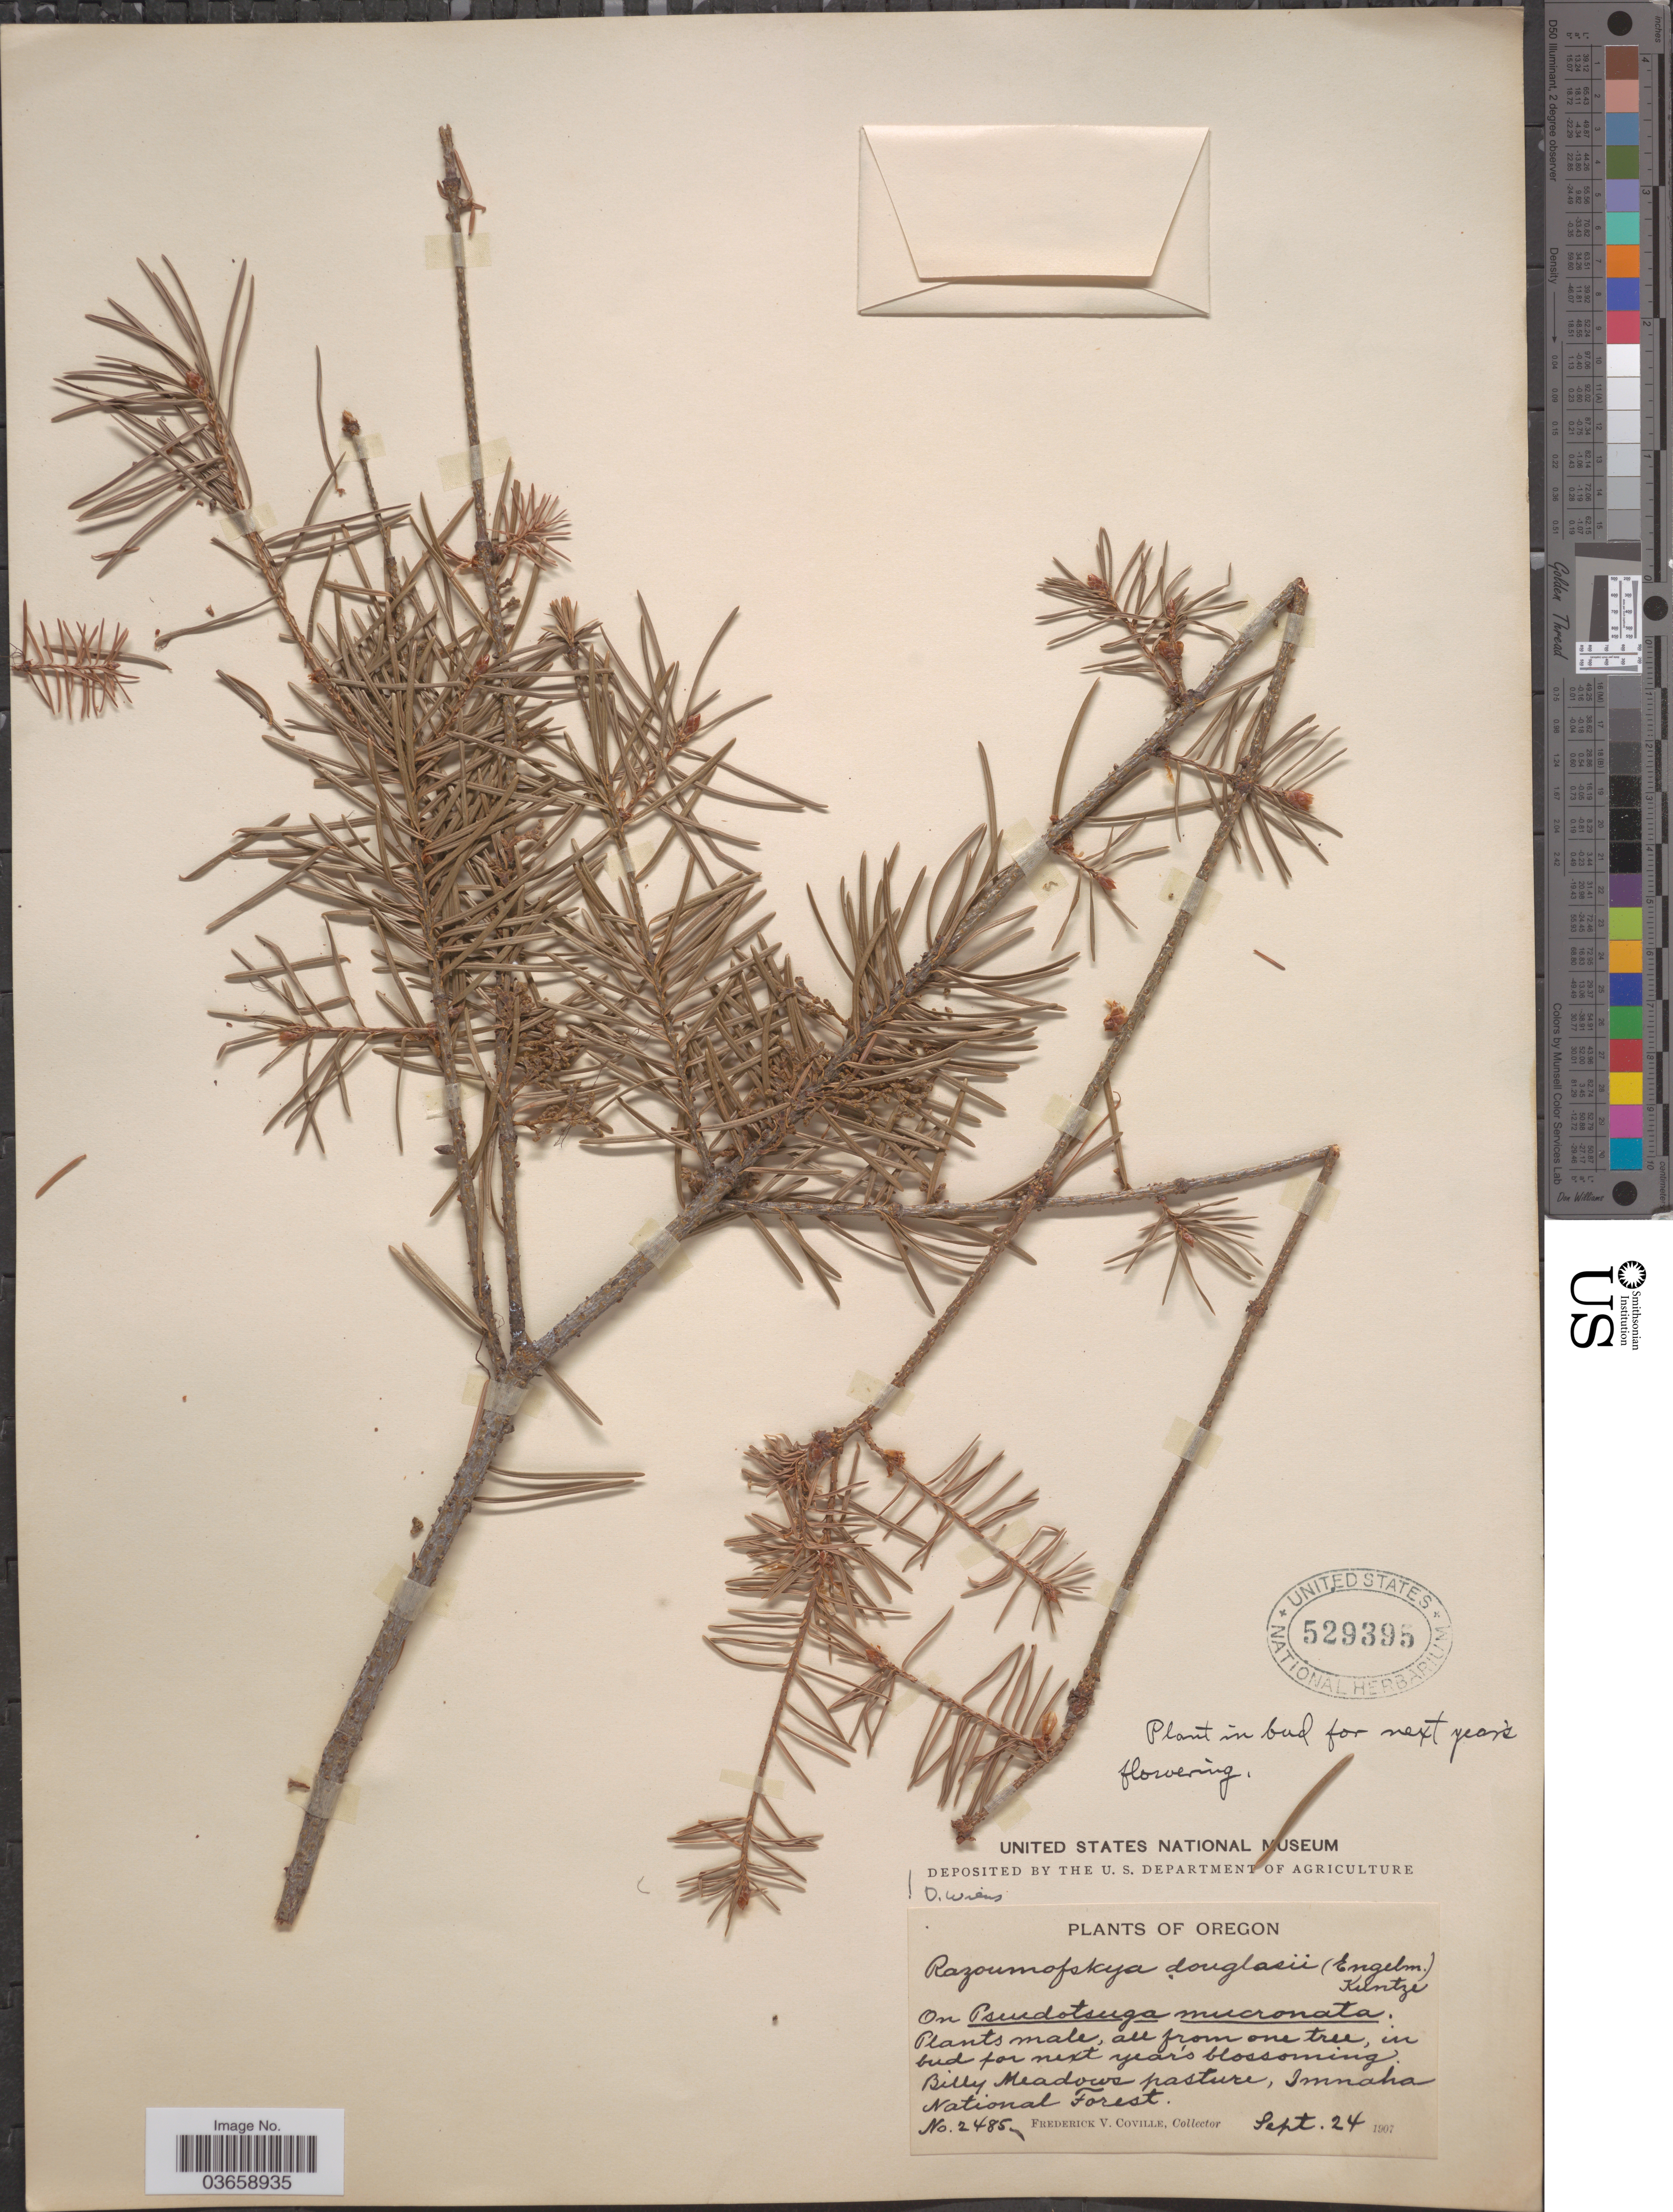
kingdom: Plantae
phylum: Tracheophyta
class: Magnoliopsida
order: Santalales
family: Viscaceae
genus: Arceuthobium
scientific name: Arceuthobium douglasii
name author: Engelm. in G.M. Wheeler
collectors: F. V. Coville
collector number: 2485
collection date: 1907-09-24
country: United States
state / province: Oregon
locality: Billy Meadows pasture, Imnaha National Forest.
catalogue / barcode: US 529395